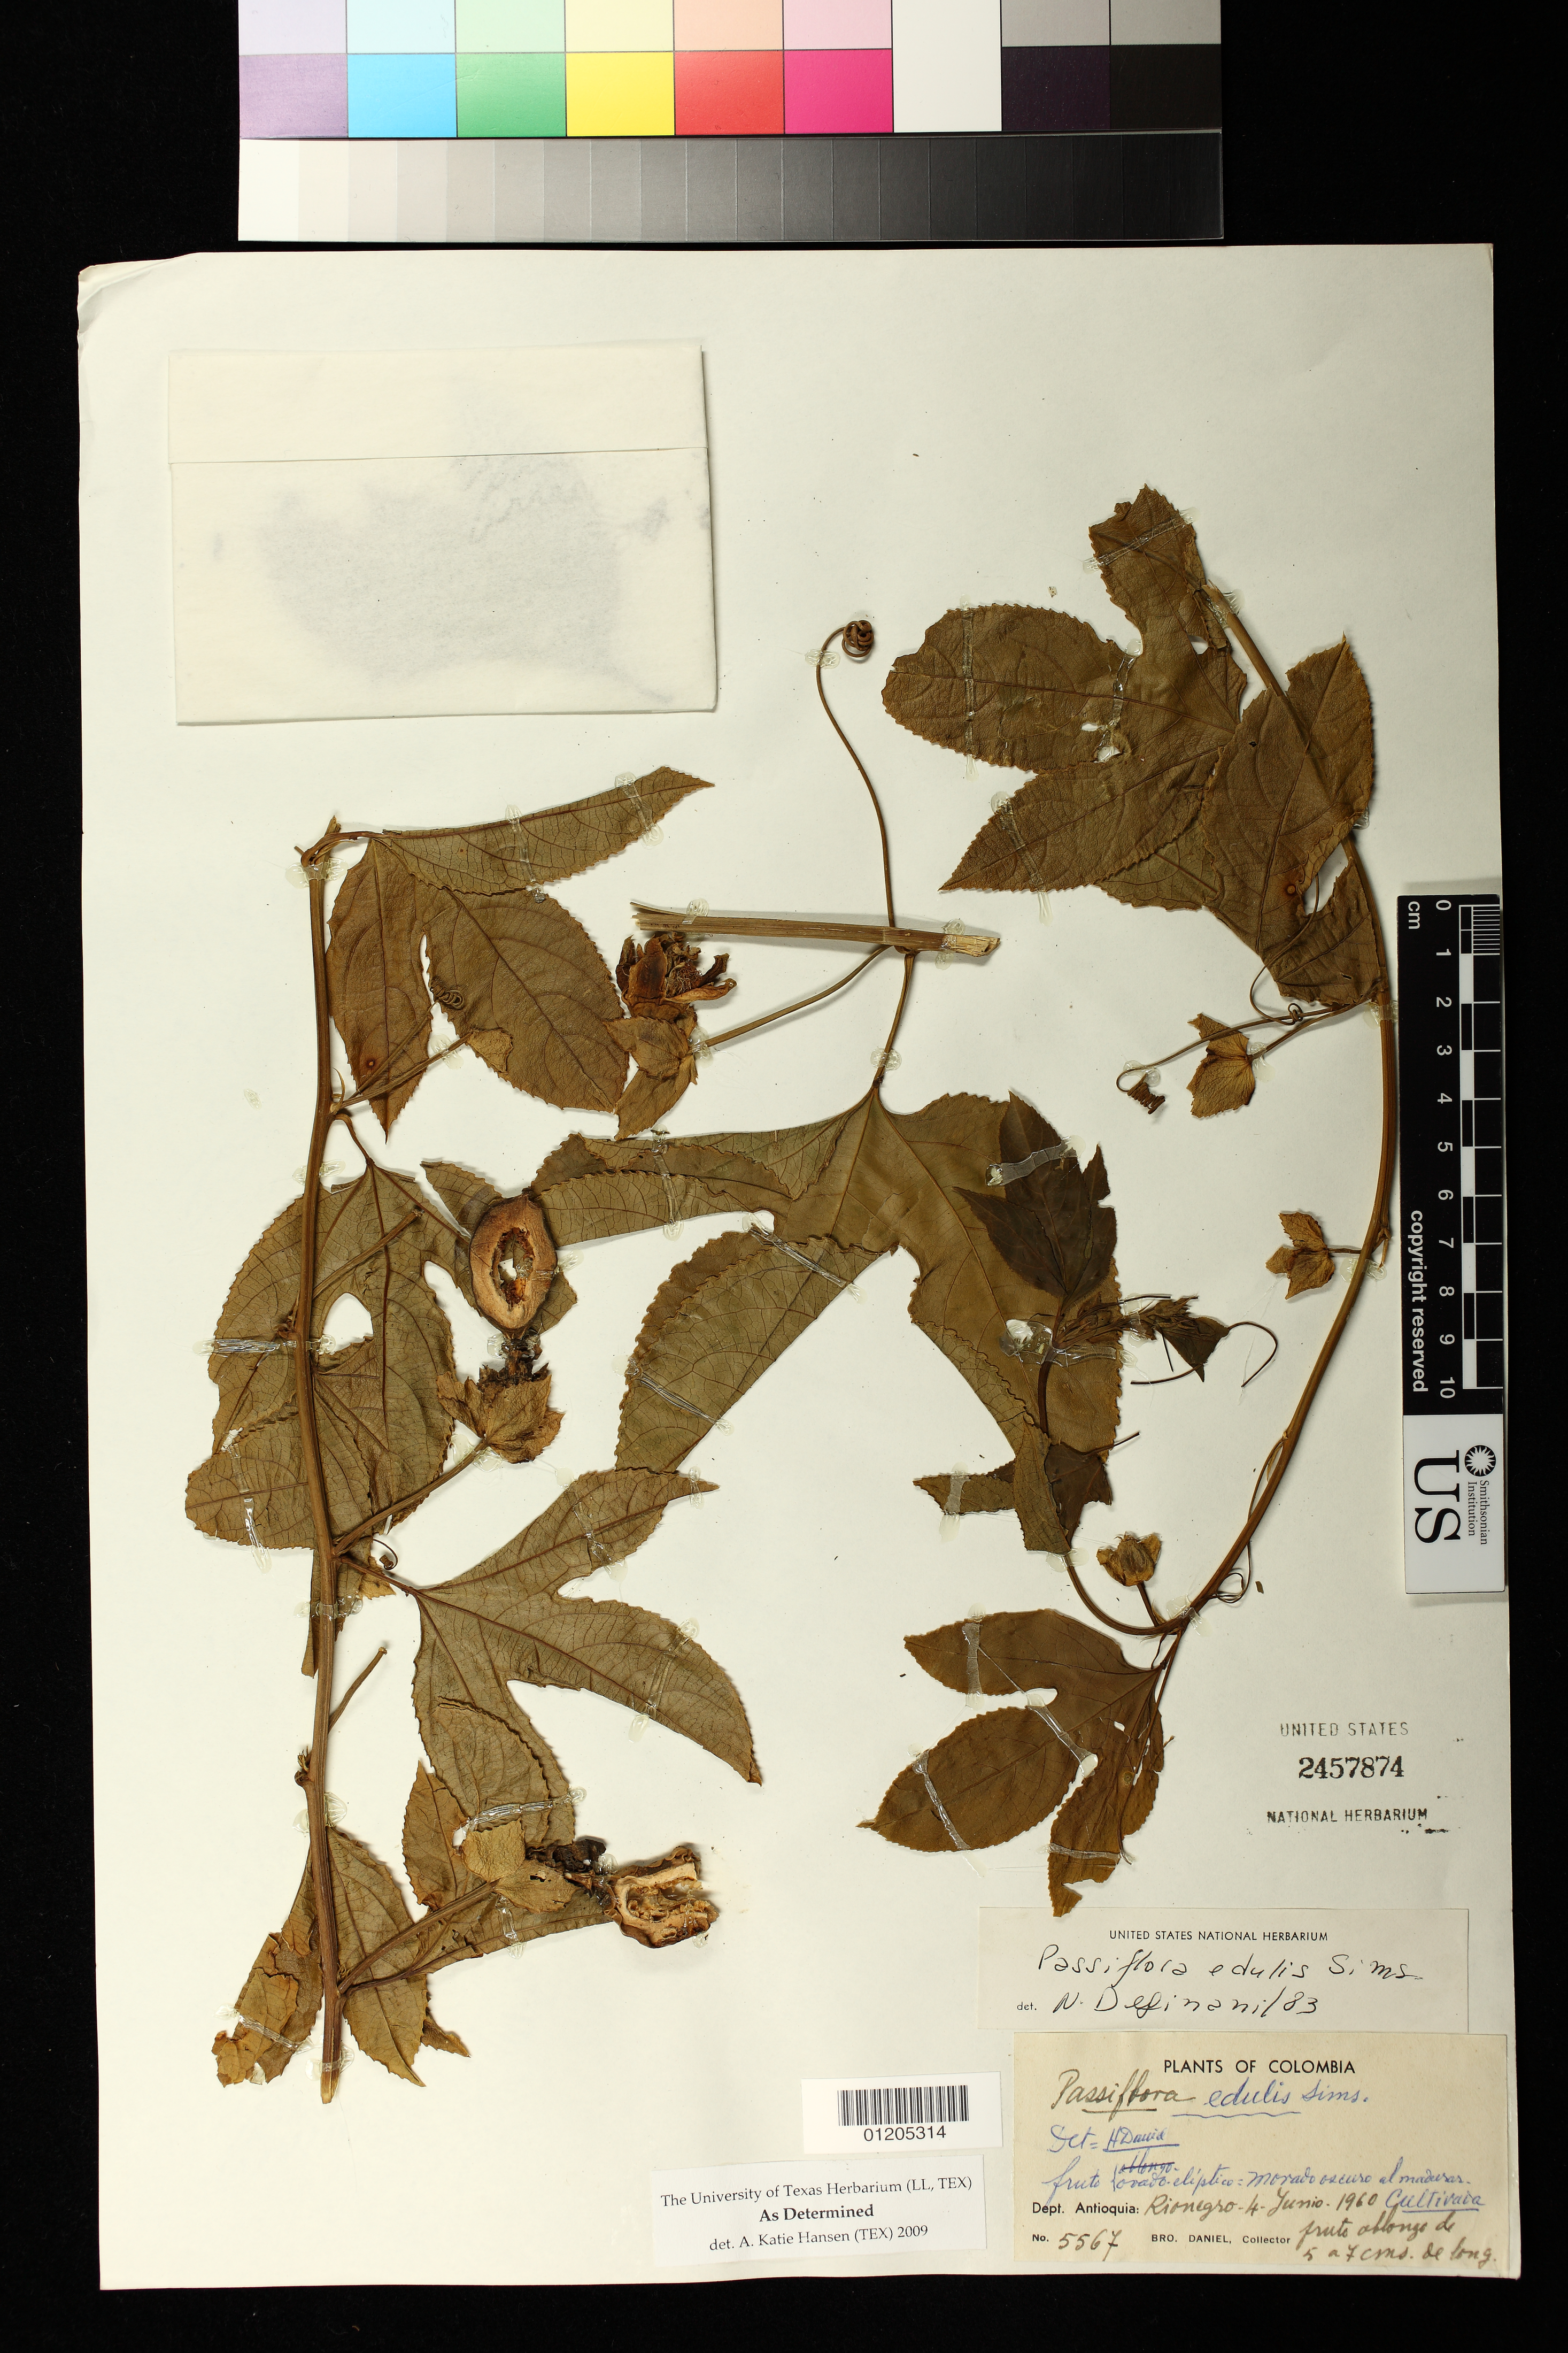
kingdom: Plantae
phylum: Tracheophyta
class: Magnoliopsida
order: Malpighiales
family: Passifloraceae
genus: Passiflora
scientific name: Passiflora edulis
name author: Sims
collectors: Bro. Daniel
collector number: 5567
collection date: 1960-06-04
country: Colombia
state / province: Antioquia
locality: Rionegro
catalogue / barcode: US 2457874